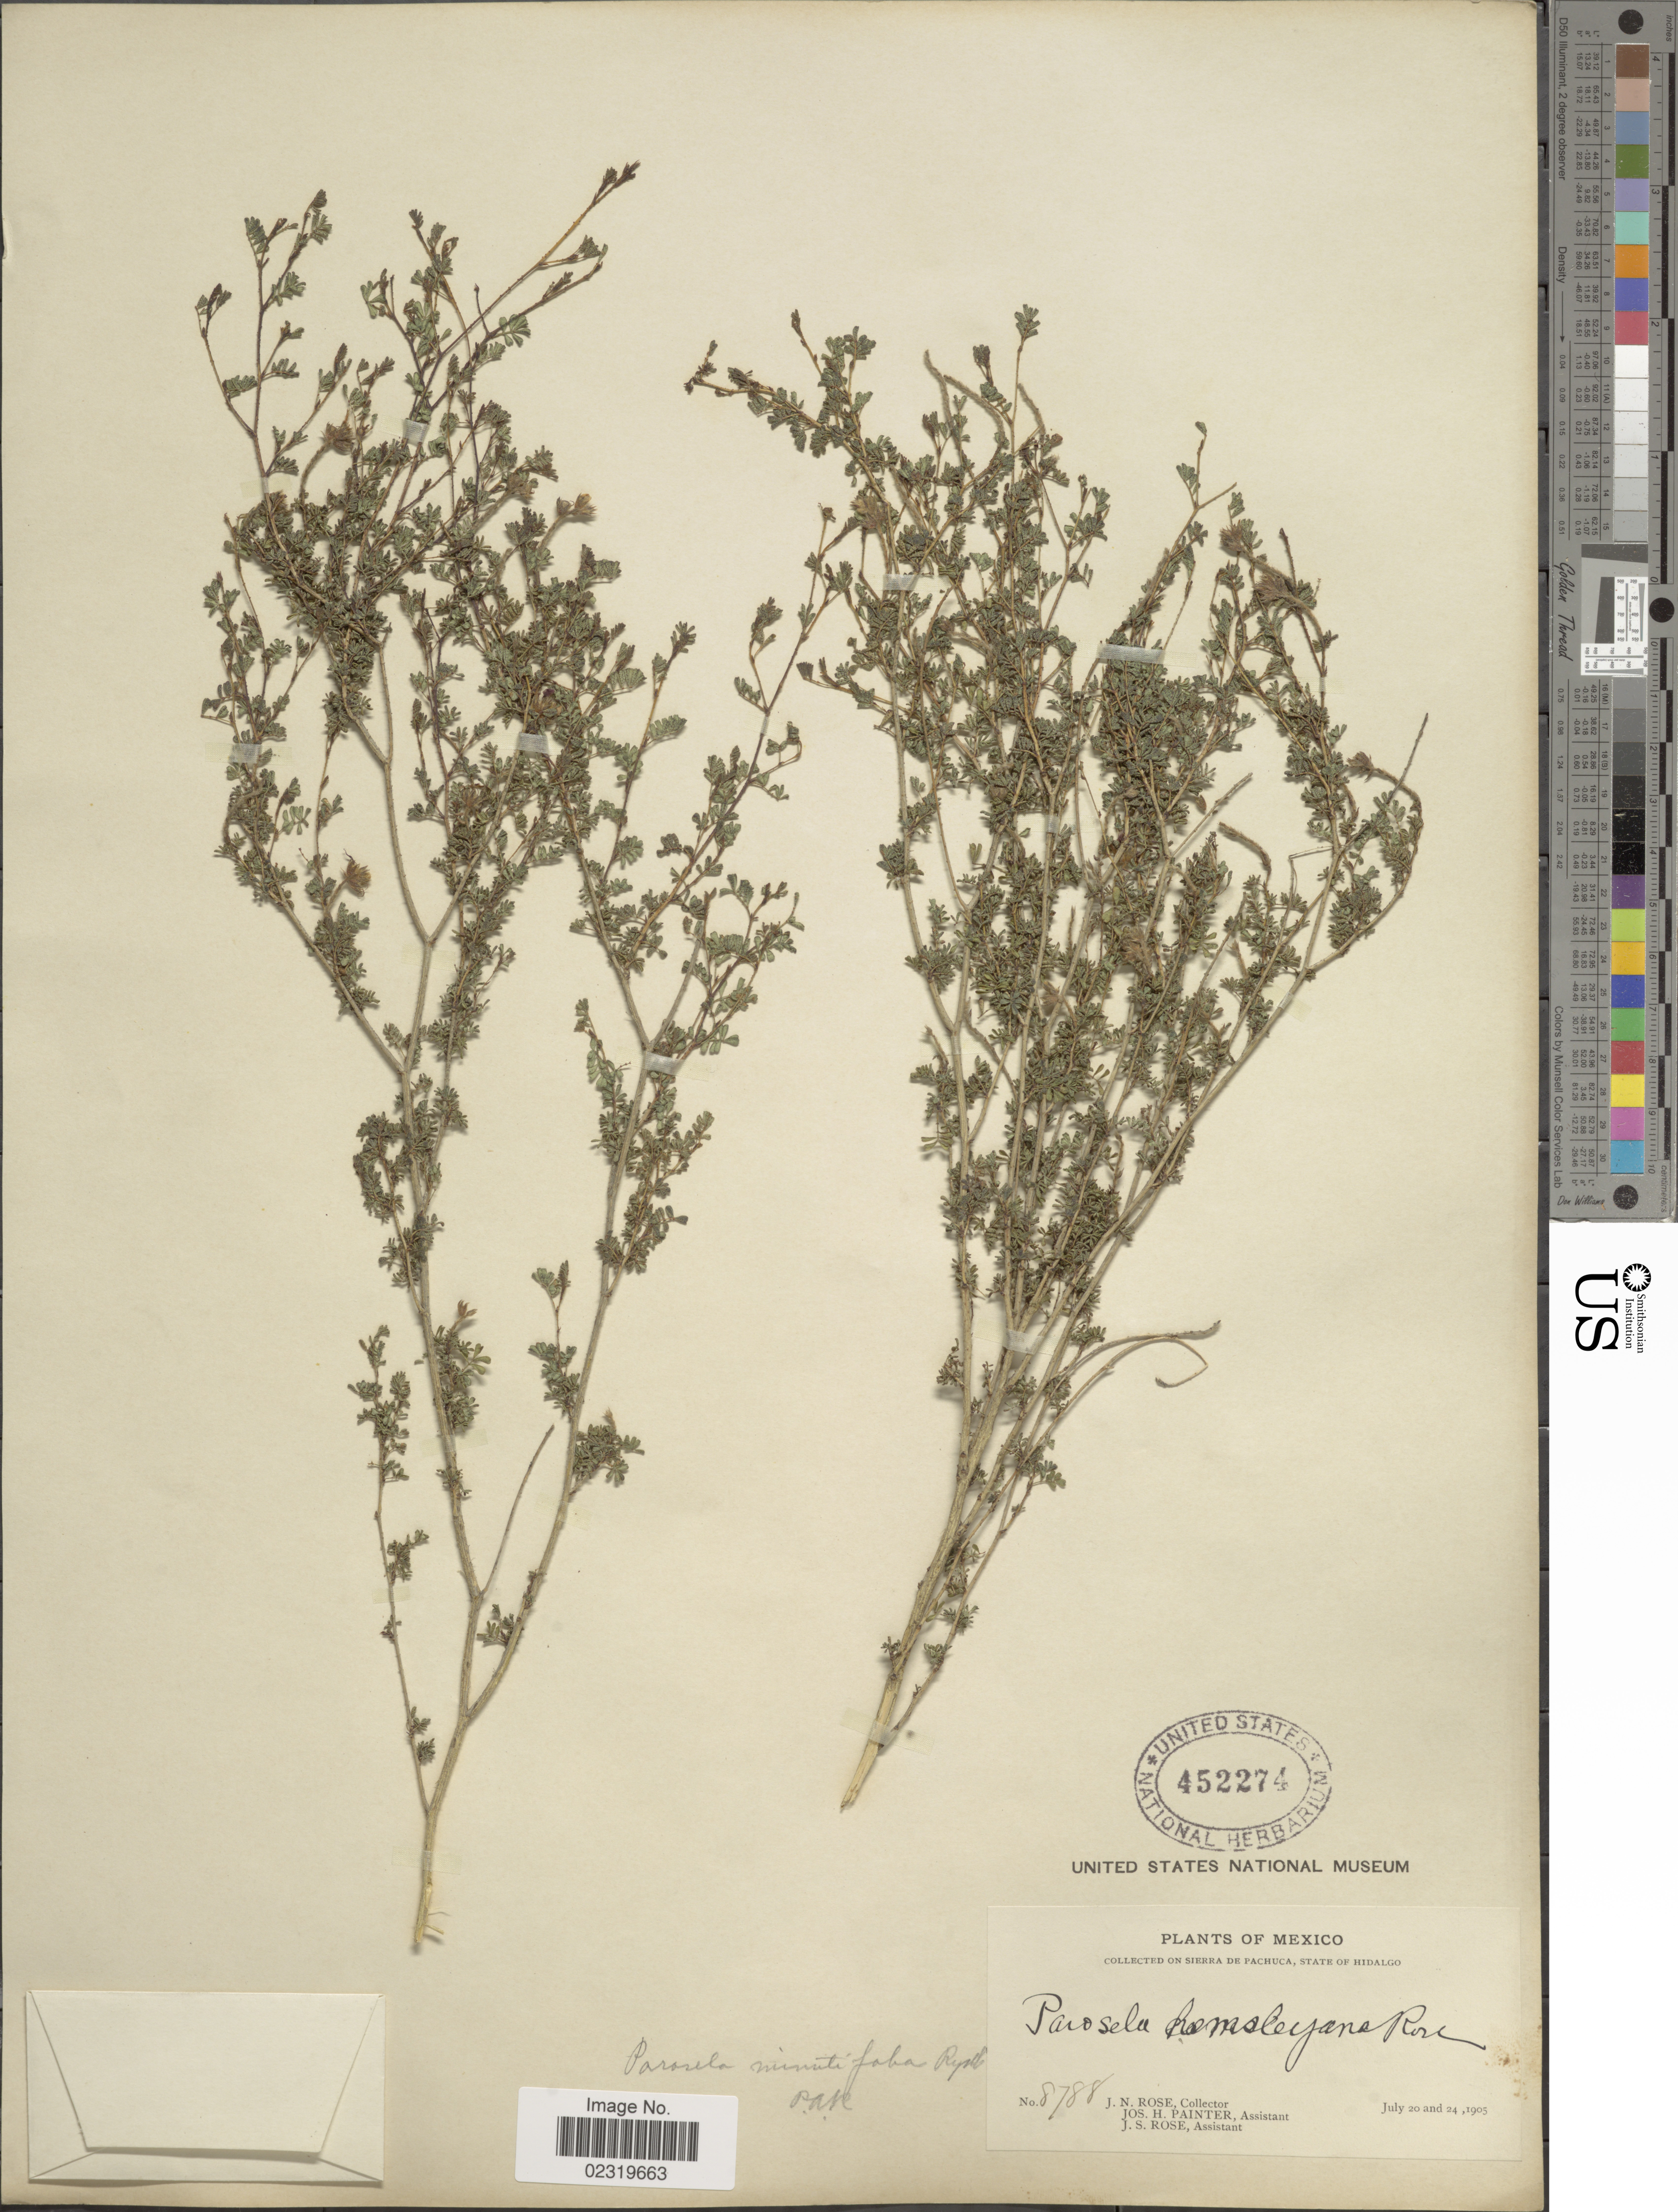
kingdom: Plantae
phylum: Tracheophyta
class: Magnoliopsida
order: Fabales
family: Fabaceae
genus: Dalea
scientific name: Dalea minutifolia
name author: (Rydb.) Harms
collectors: J. N. Rose, J. H. Painter & J. S. Rose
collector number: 8788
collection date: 1905-07-20/1905-07-24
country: Mexico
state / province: Hidalgo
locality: Sierra de Pachuca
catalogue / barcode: US 452274